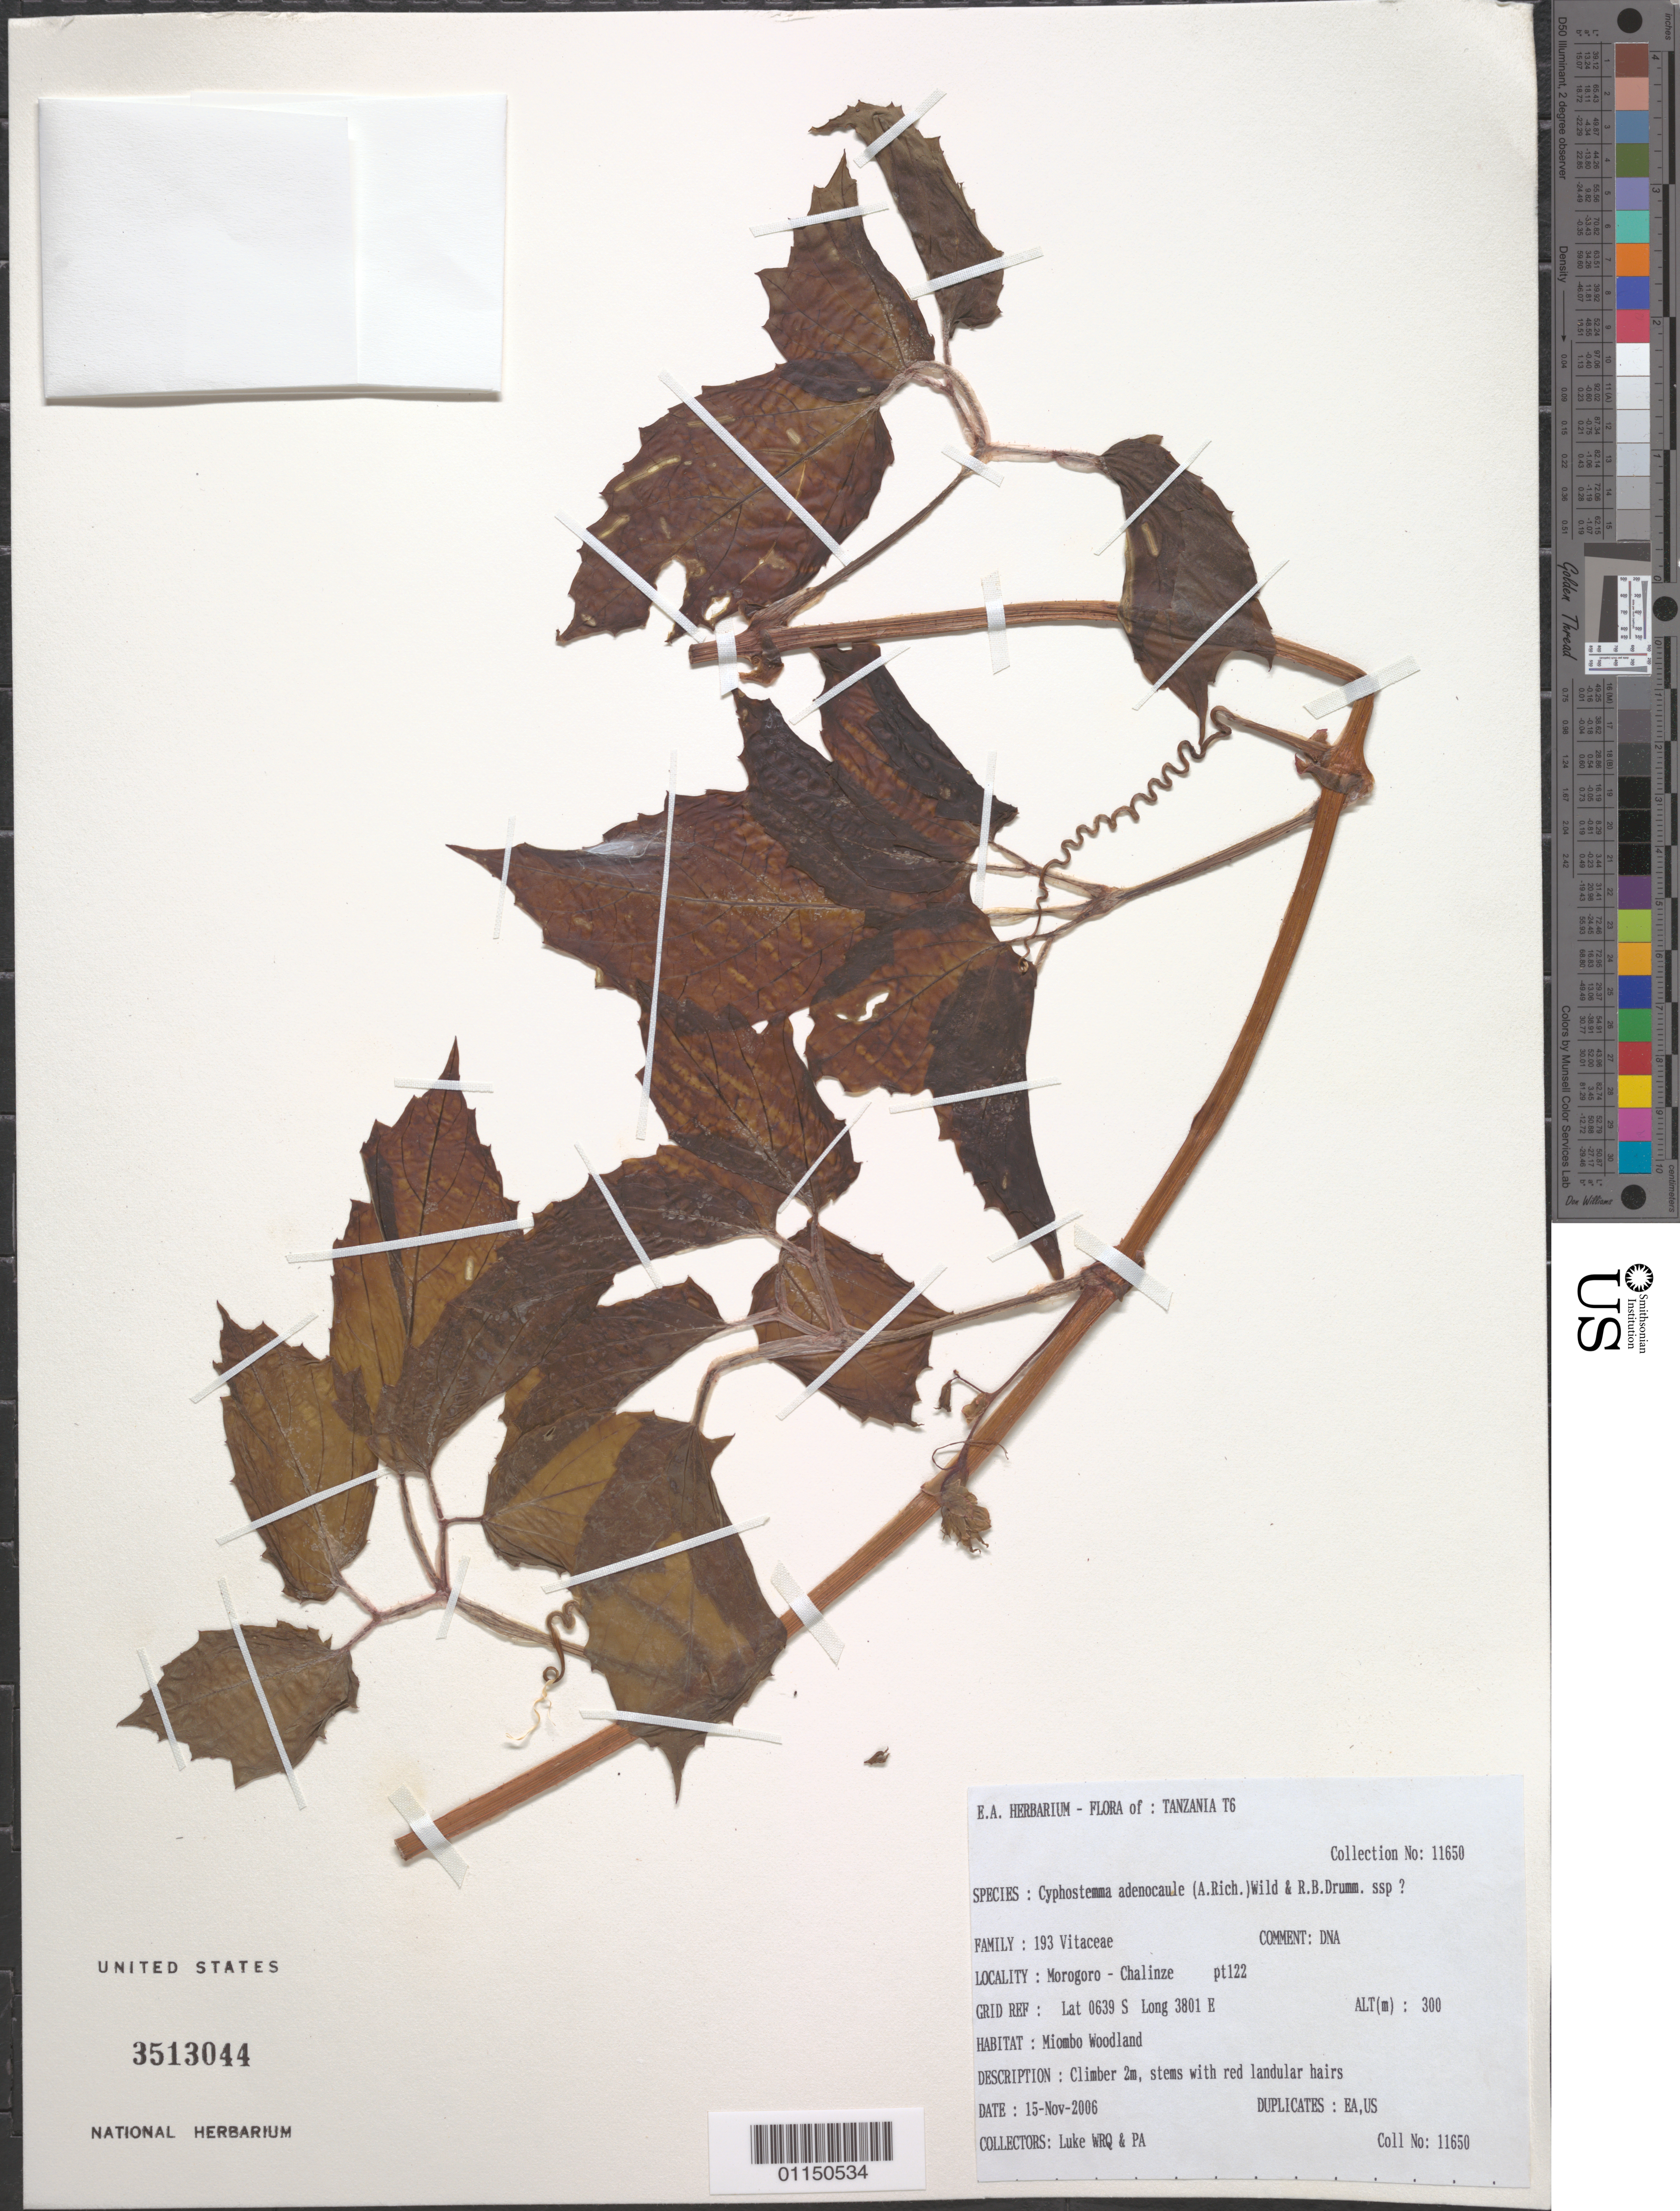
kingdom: Plantae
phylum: Tracheophyta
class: Magnoliopsida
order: Vitales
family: Vitaceae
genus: Cyphostemma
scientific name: Cyphostemma adenocaule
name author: (Steud. ex A. Rich.) Desc. ex Wild & R.B. Drumm.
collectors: Q. Luke & P. Luke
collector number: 11650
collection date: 2006-11-15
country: Tanzania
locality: Morogoro - Chalinze. Pt122.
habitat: Miombo Woodland. Climber.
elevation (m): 300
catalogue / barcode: US 3513044